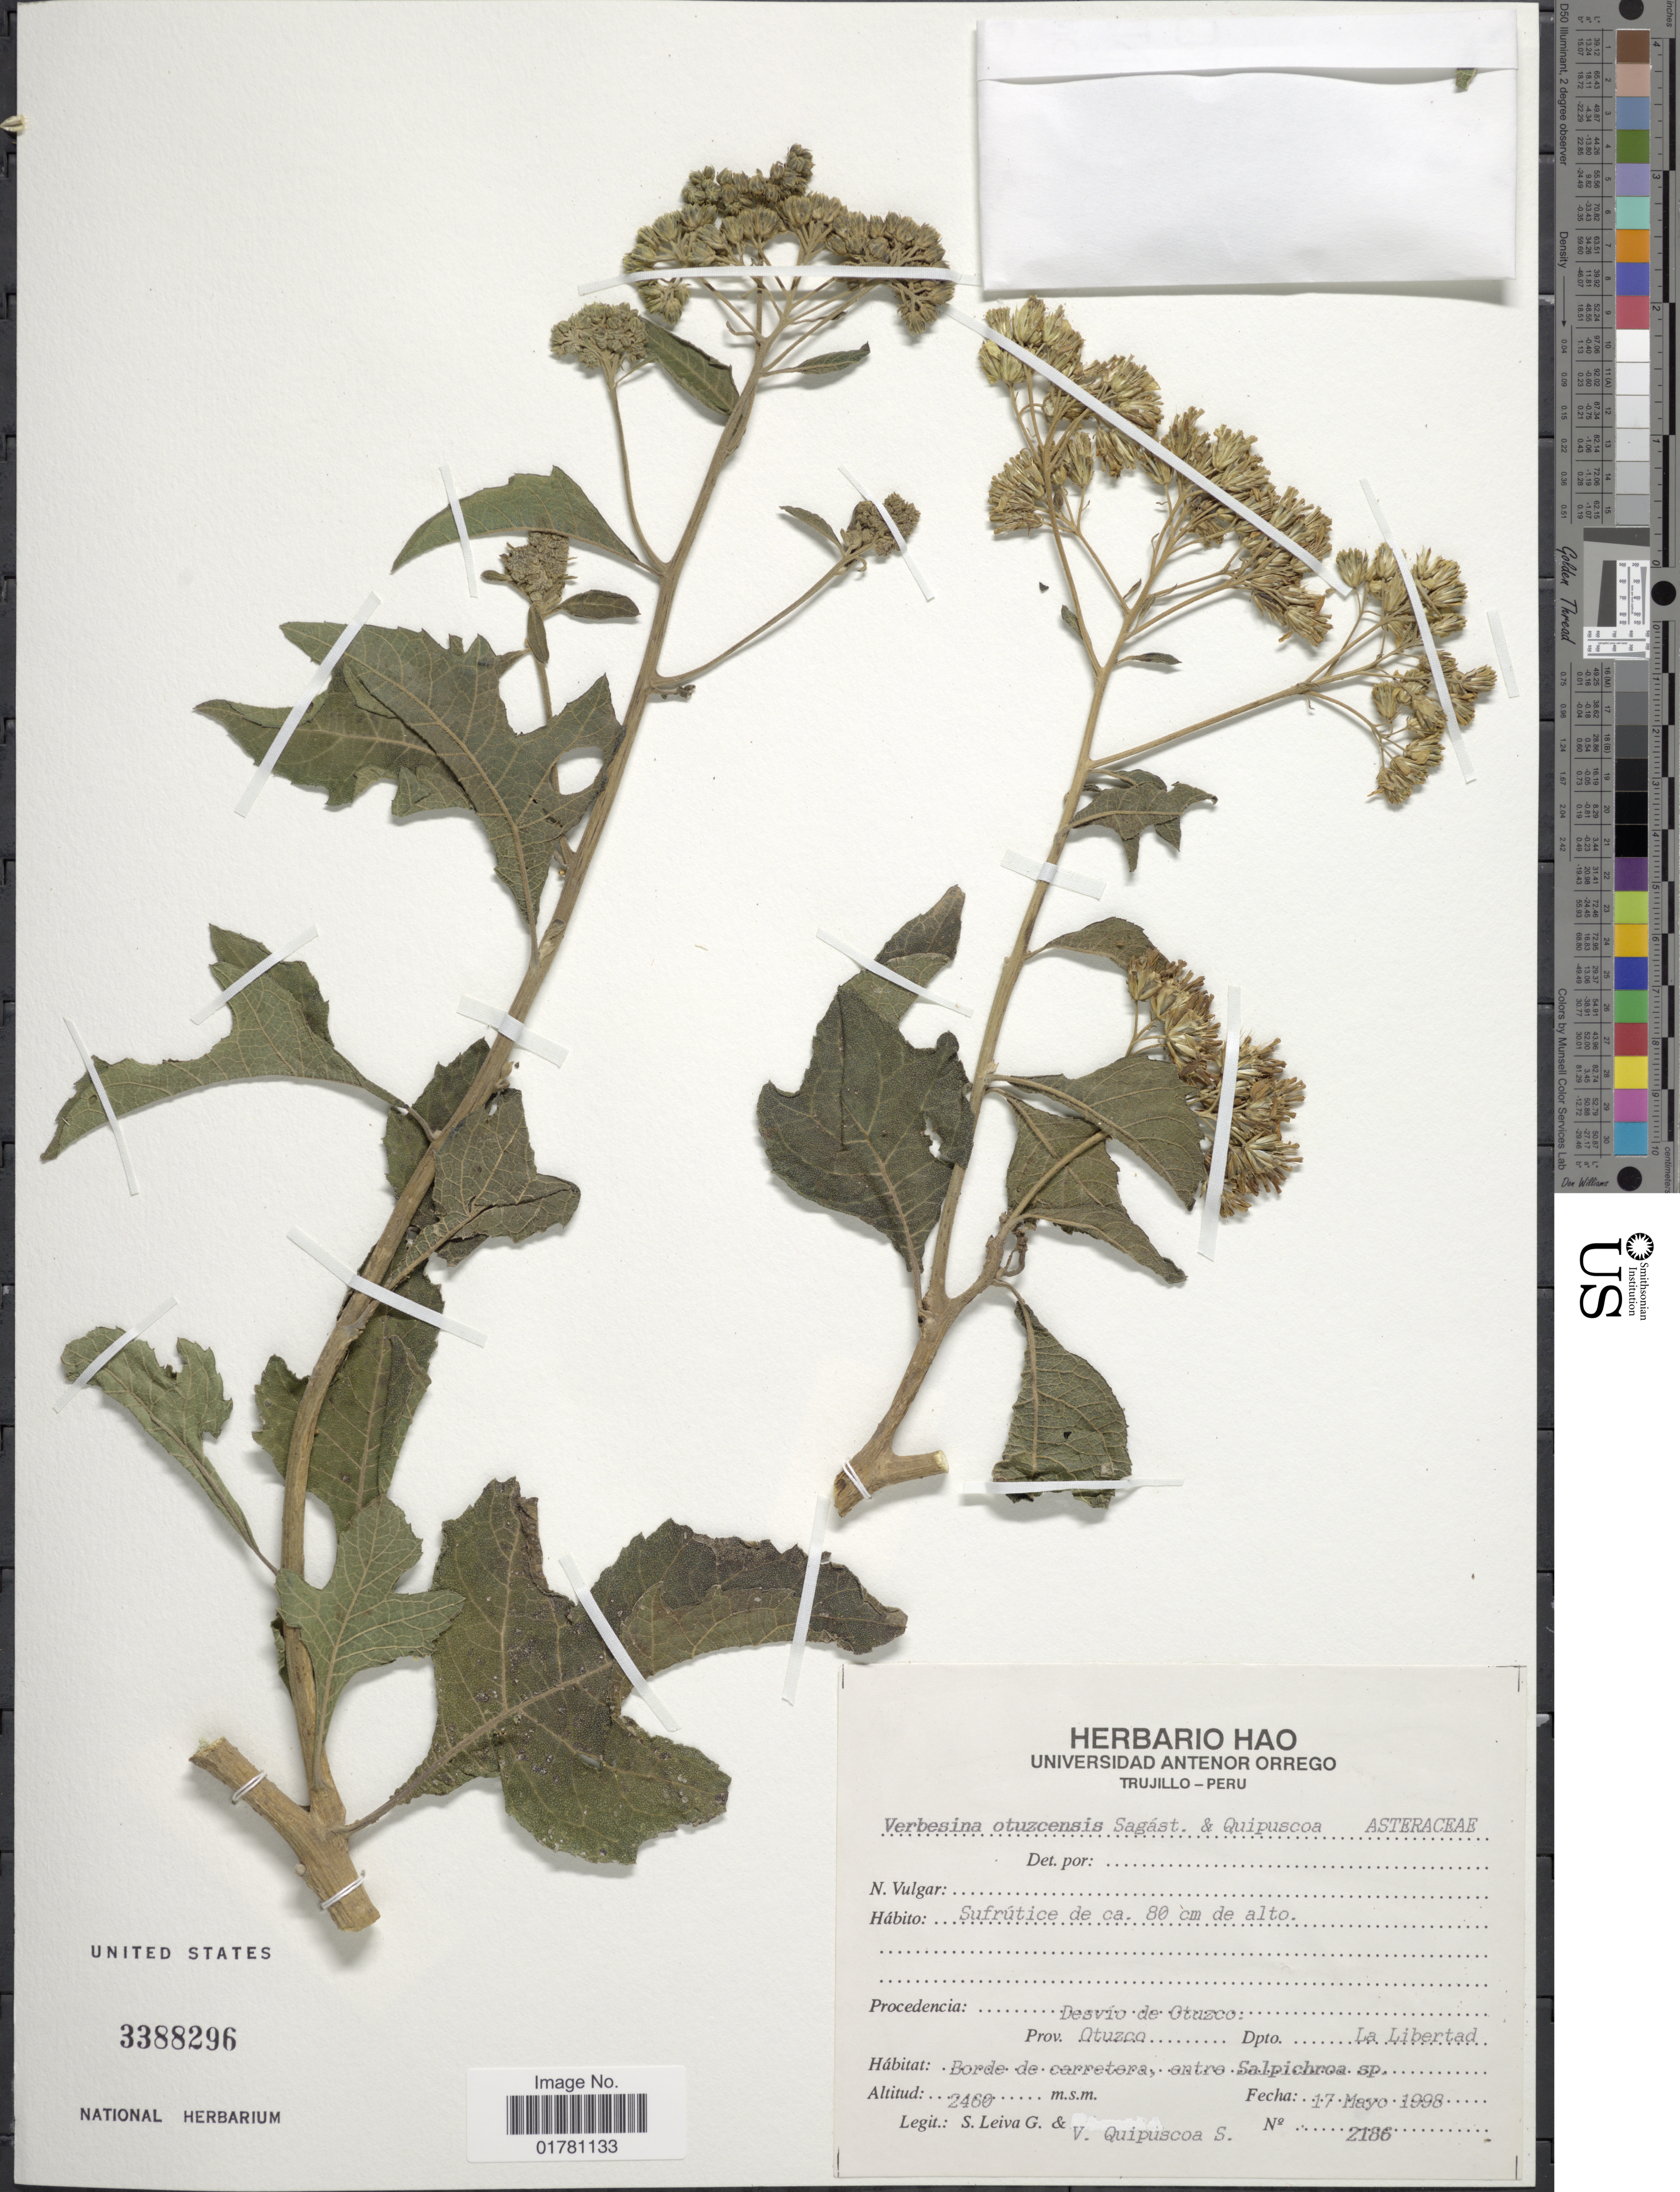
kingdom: Plantae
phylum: Tracheophyta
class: Magnoliopsida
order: Asterales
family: Asteraceae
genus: Verbesina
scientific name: Verbesina otuzcensis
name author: Sagást. & Quipuscoa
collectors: S. Leiva G. & V. Quipuscoa S.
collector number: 2186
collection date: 1998-05-17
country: Peru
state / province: La Libertad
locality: Desvío de Otuzco, prov. Otuzco, Dpto La Libertad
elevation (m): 2460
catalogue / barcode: US 3388296